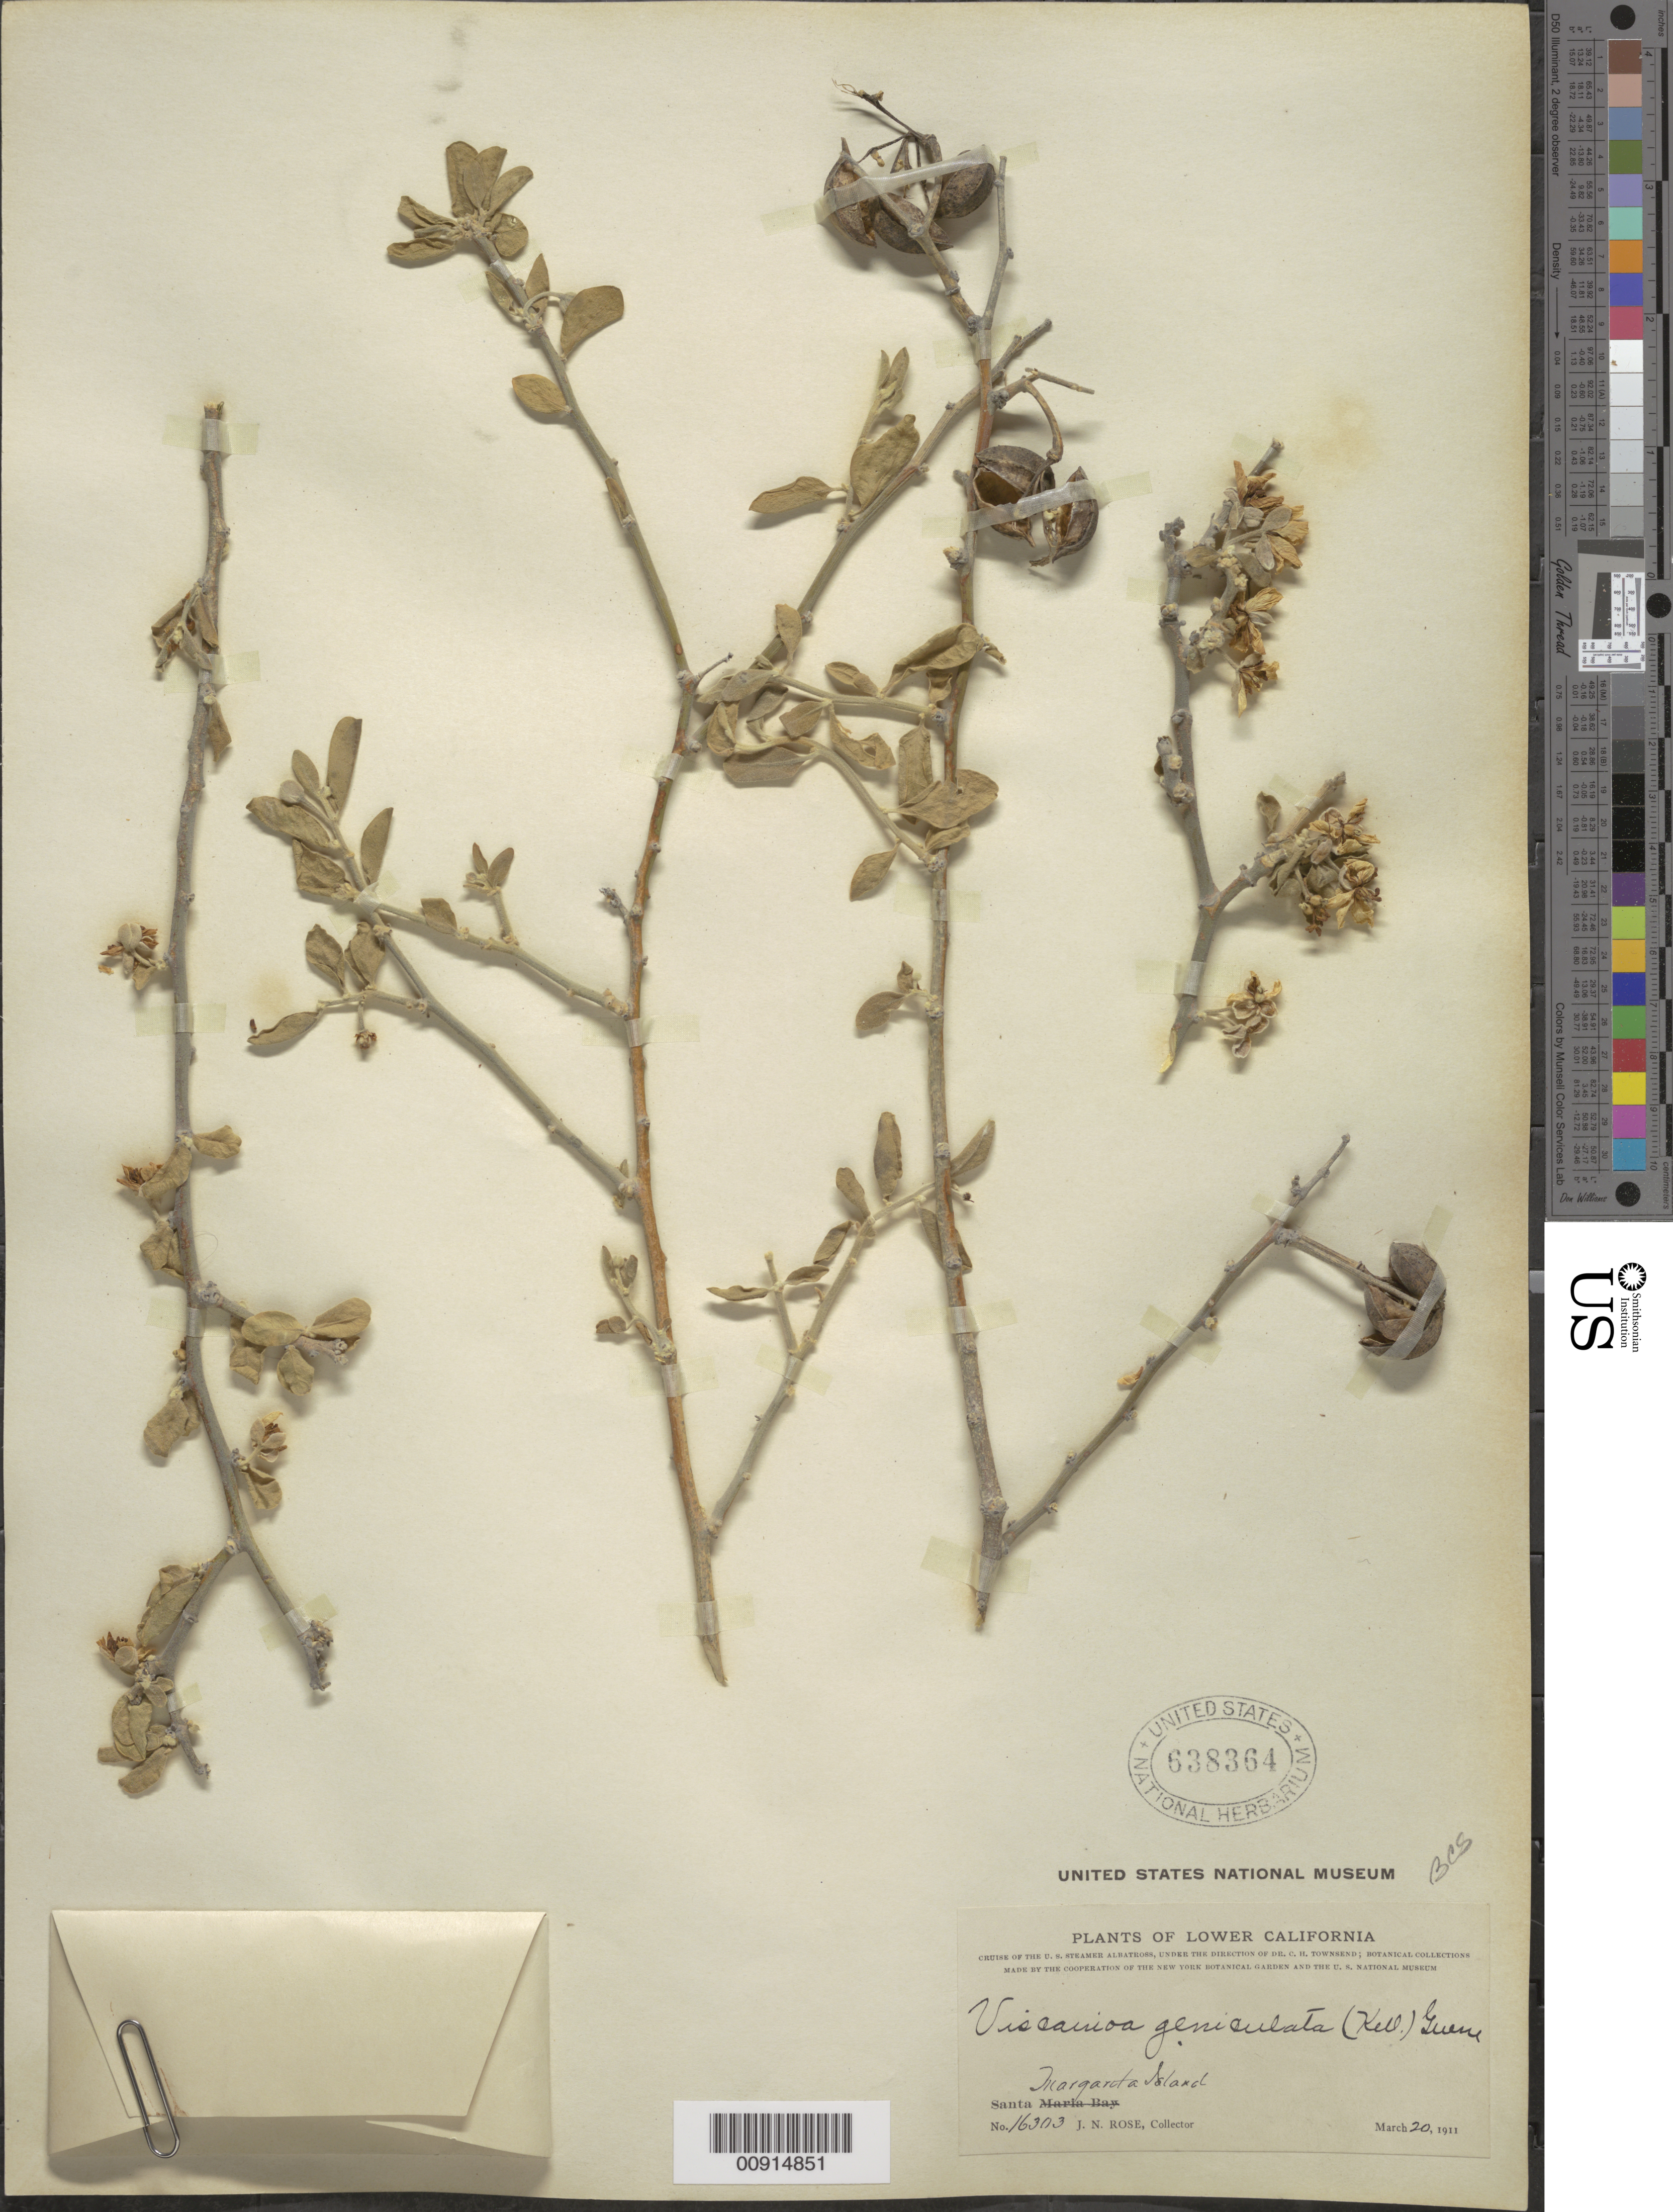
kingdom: Plantae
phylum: Tracheophyta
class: Magnoliopsida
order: Zygophyllales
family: Zygophyllaceae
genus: Viscainoa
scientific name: Viscainoa geniculata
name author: (Kellogg) Greene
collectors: J. N. Rose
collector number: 16303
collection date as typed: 20 Mar 1911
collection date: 1911-03-20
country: Mexico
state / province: Baja California Sur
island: Santa Margarita I.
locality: Santa Margarita Island. Lower California.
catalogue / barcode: US 638364